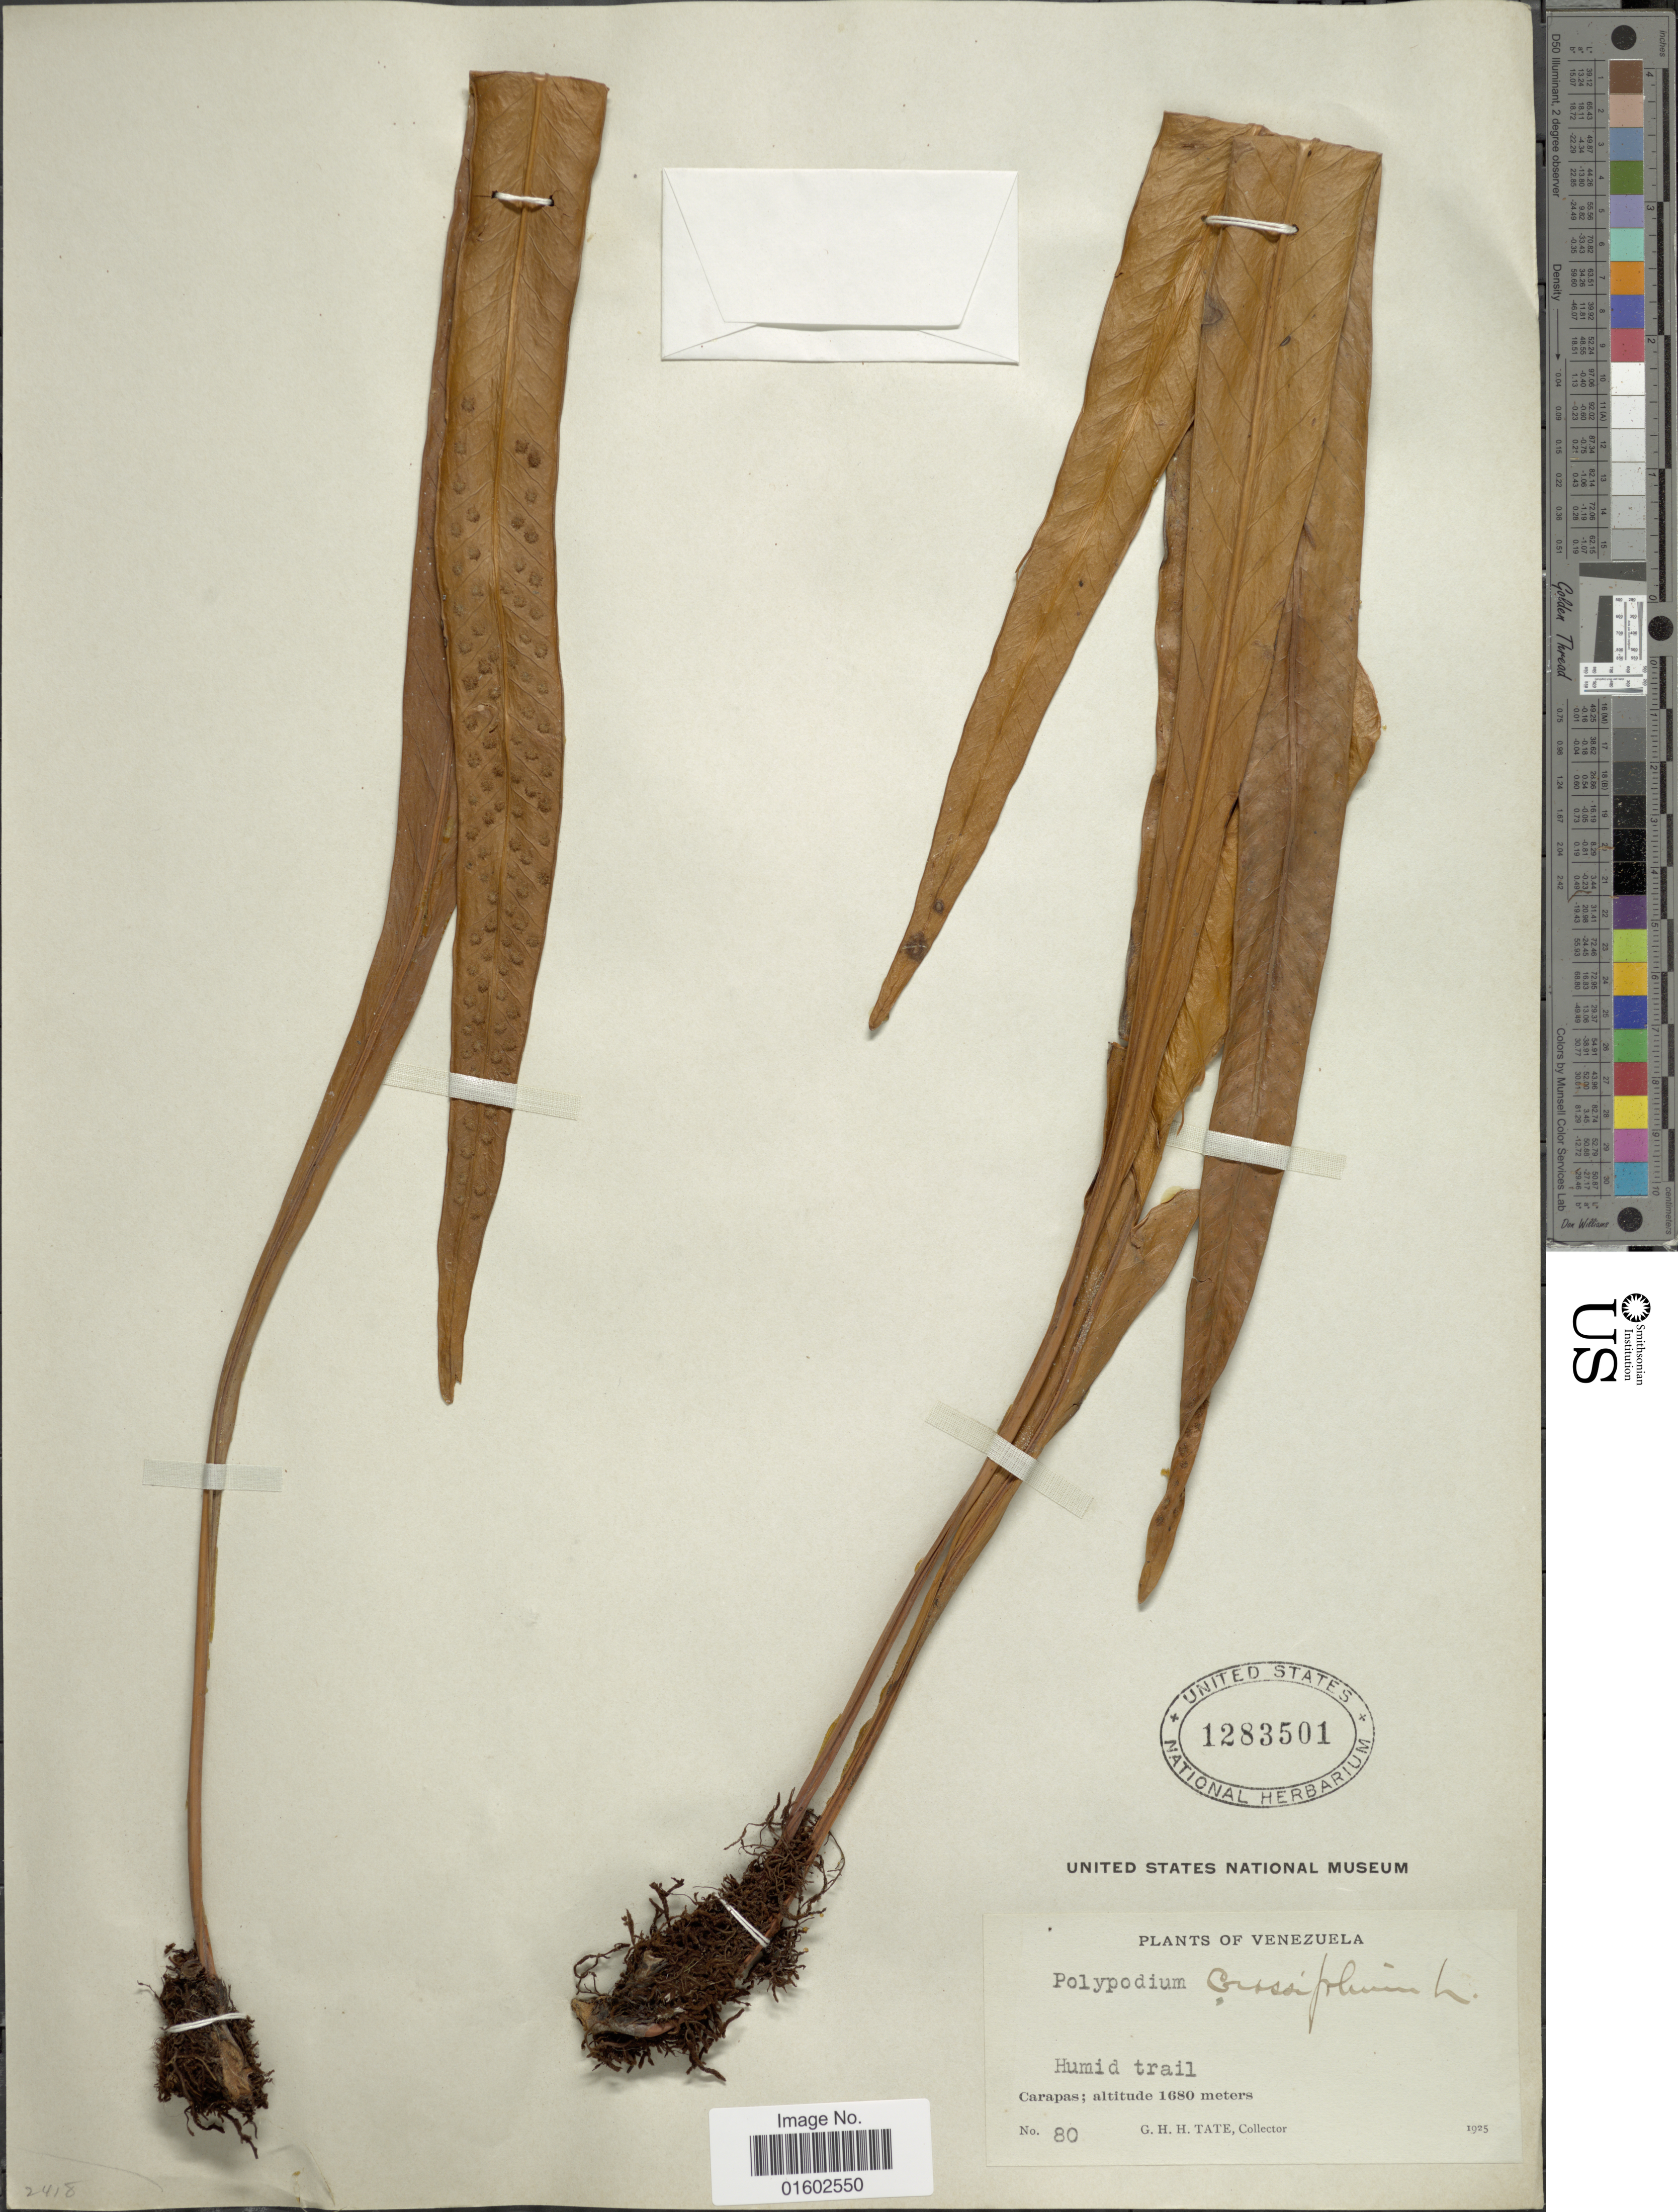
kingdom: Plantae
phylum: Tracheophyta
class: Polypodiopsida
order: Polypodiales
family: Polypodiaceae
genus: Niphidium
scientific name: Niphidium mortonianum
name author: Lellinger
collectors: G. H. H.Tate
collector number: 80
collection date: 1925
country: Venezuela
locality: Carapas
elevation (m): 1680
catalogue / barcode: US 1283501